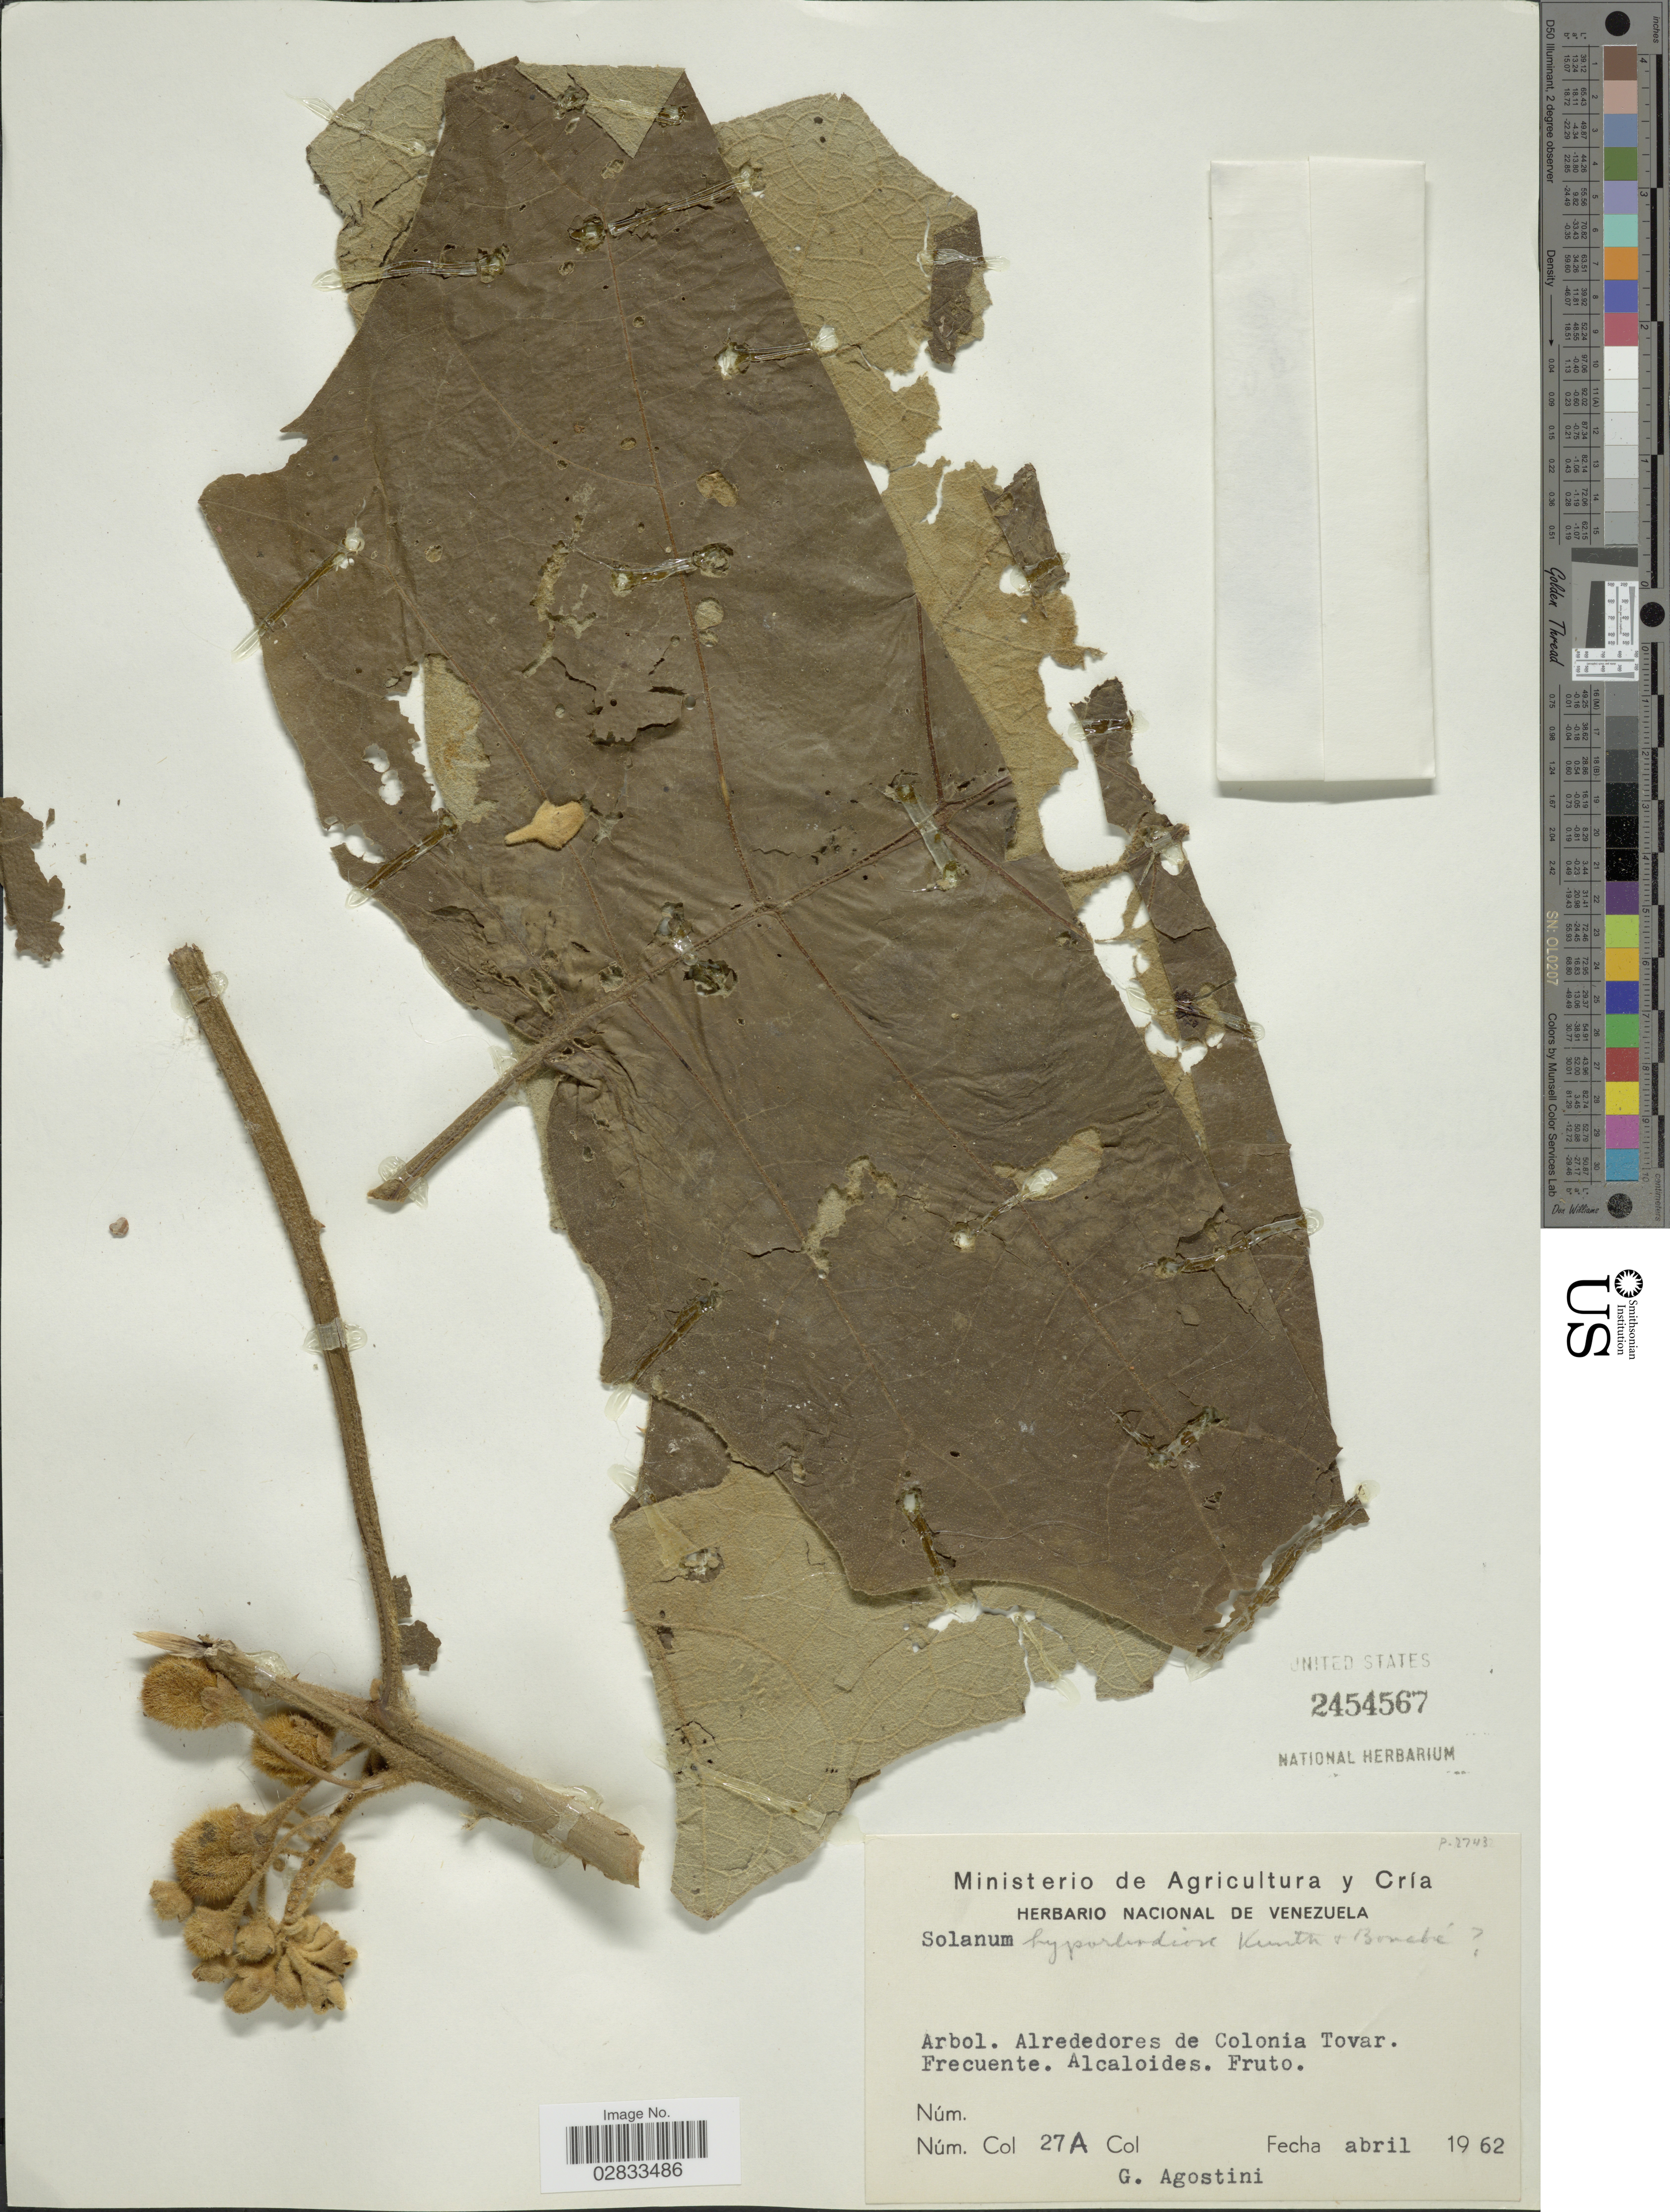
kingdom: Plantae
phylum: Tracheophyta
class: Magnoliopsida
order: Solanales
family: Solanaceae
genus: Solanum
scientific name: Solanum hyporhodium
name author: A. Braun & C.D. Bouché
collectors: G. Agostini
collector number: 27A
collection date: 1962-04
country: Venezuela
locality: Alrededores de Colonia Tovar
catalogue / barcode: US 2454567